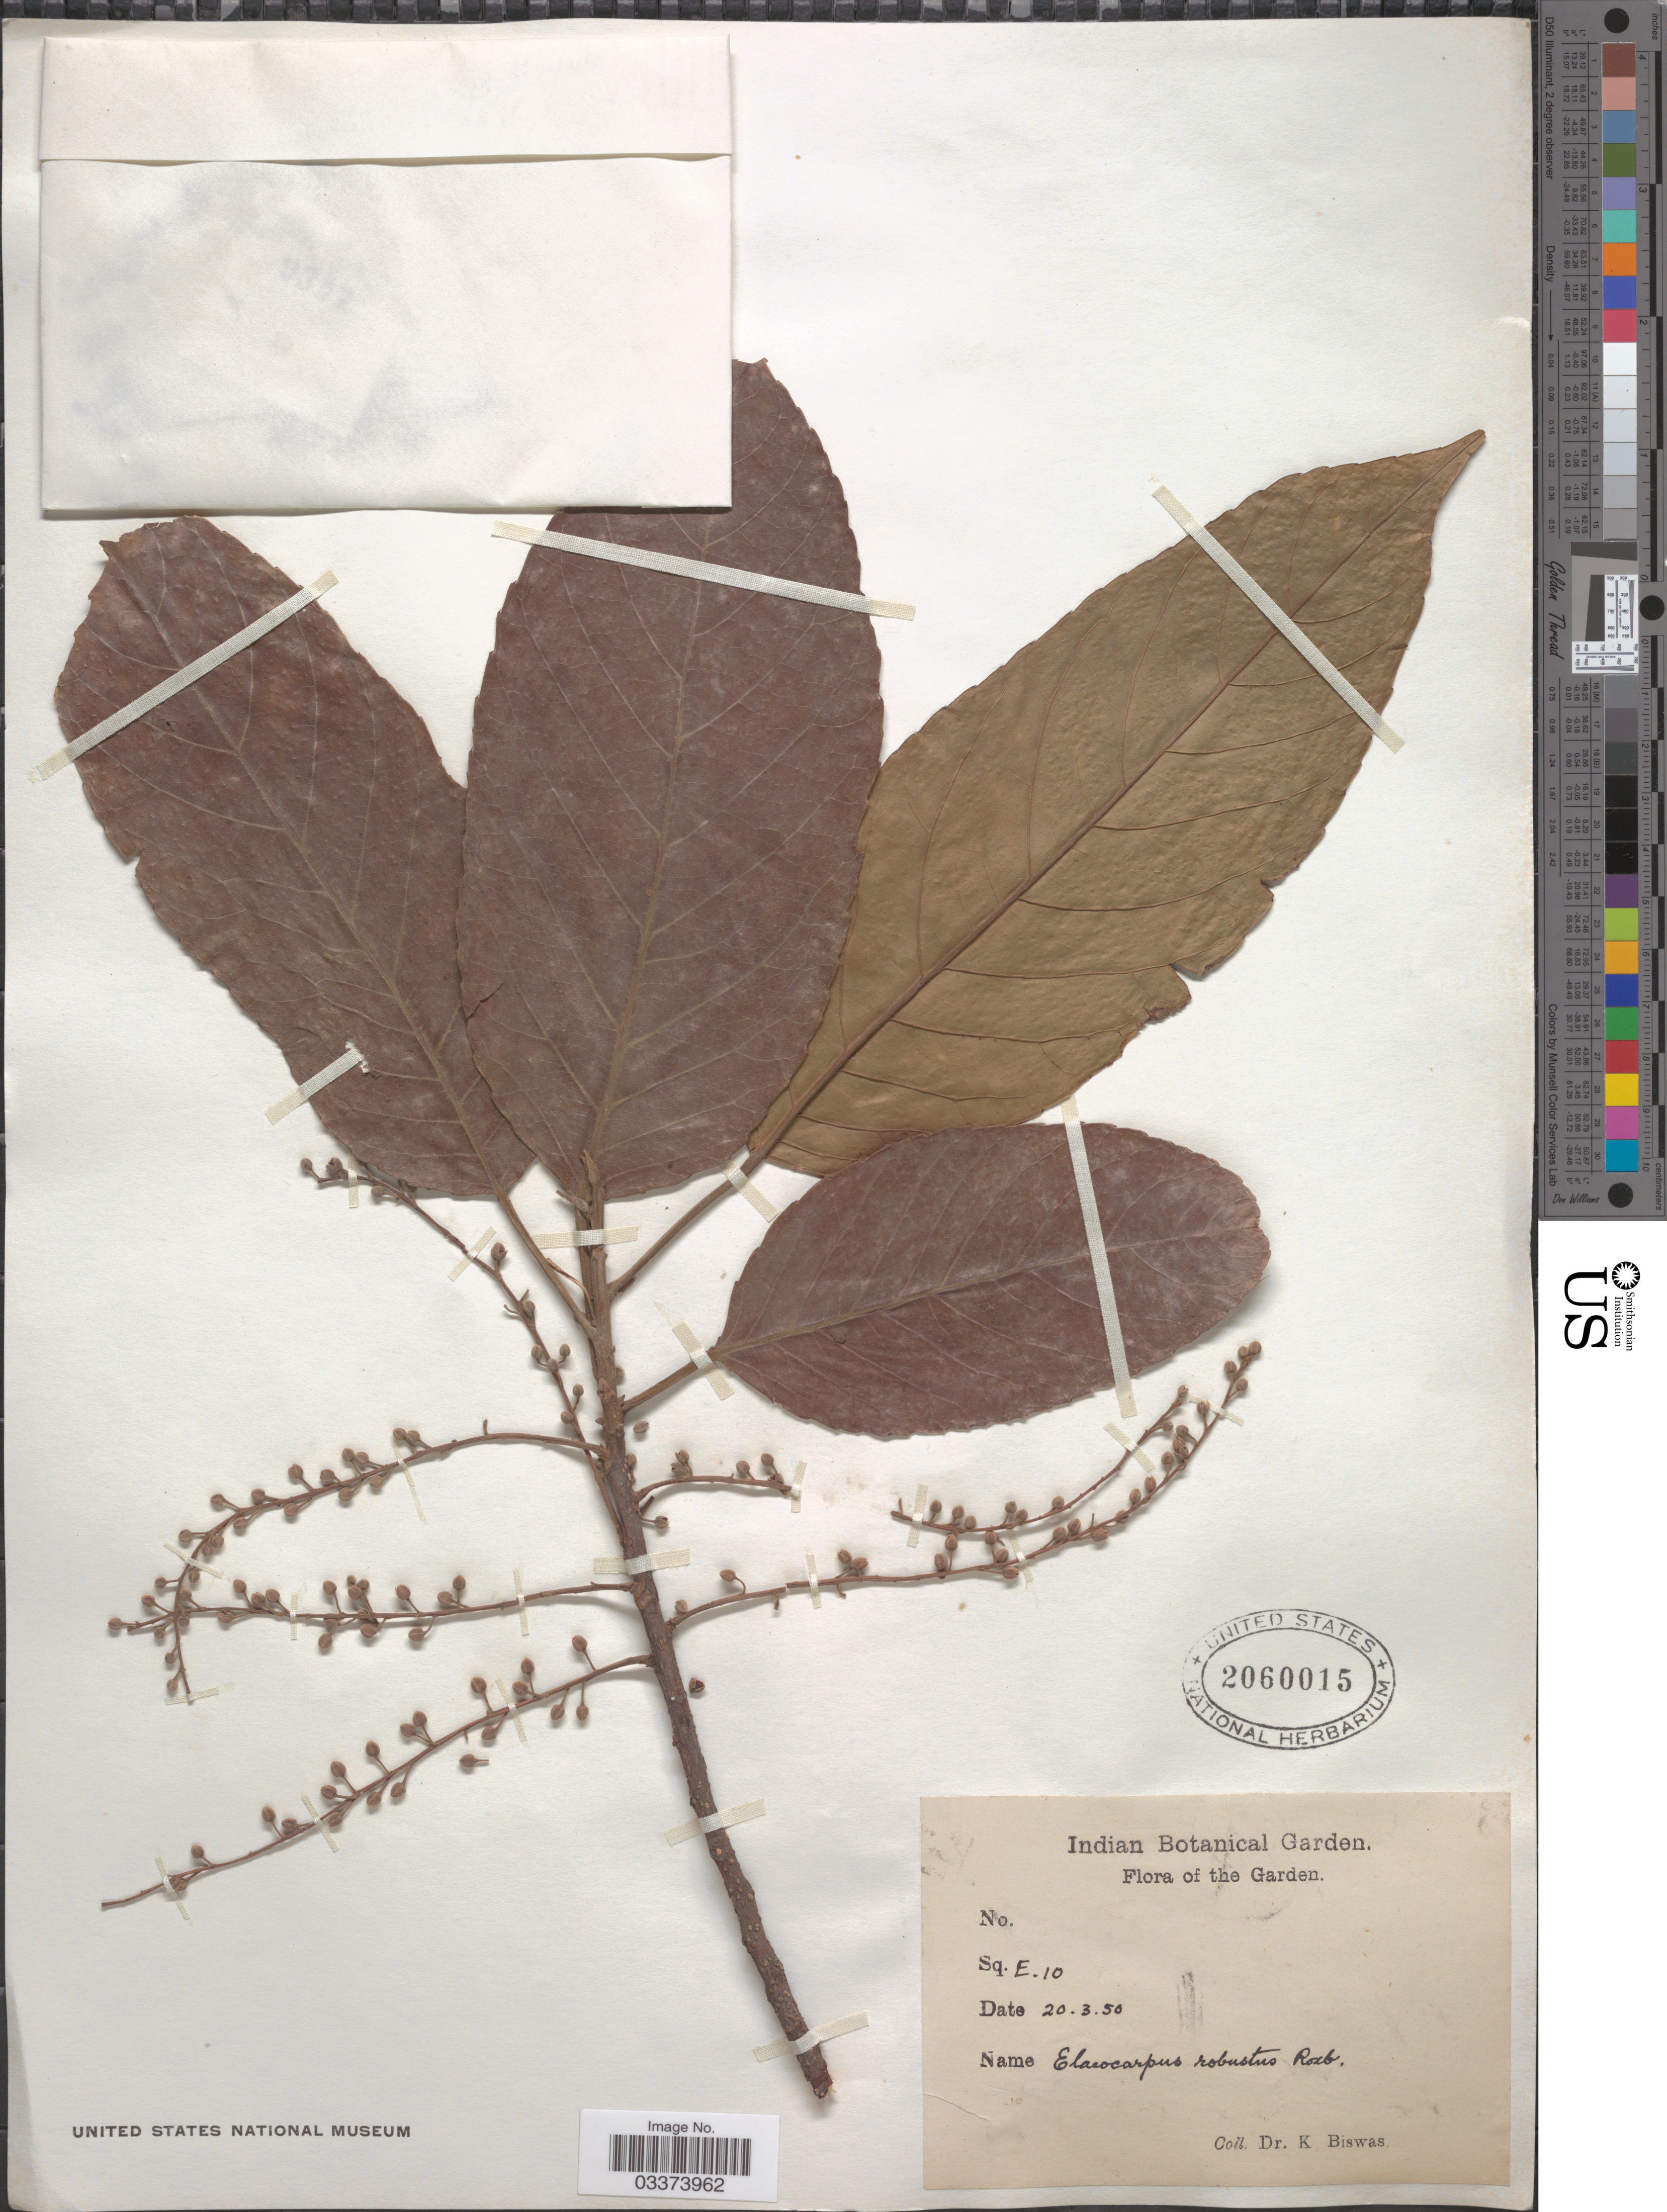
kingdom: Plantae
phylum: Tracheophyta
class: Magnoliopsida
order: Oxalidales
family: Elaeocarpaceae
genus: Elaeocarpus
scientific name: Elaeocarpus robustus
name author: Roxb.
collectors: K. Biswas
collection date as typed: Transcribed d/m/y: 20/3/50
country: India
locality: Indian Botanical Garden. The Garden. Sq. E. 10 [unsure placement]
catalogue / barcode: US 2060015